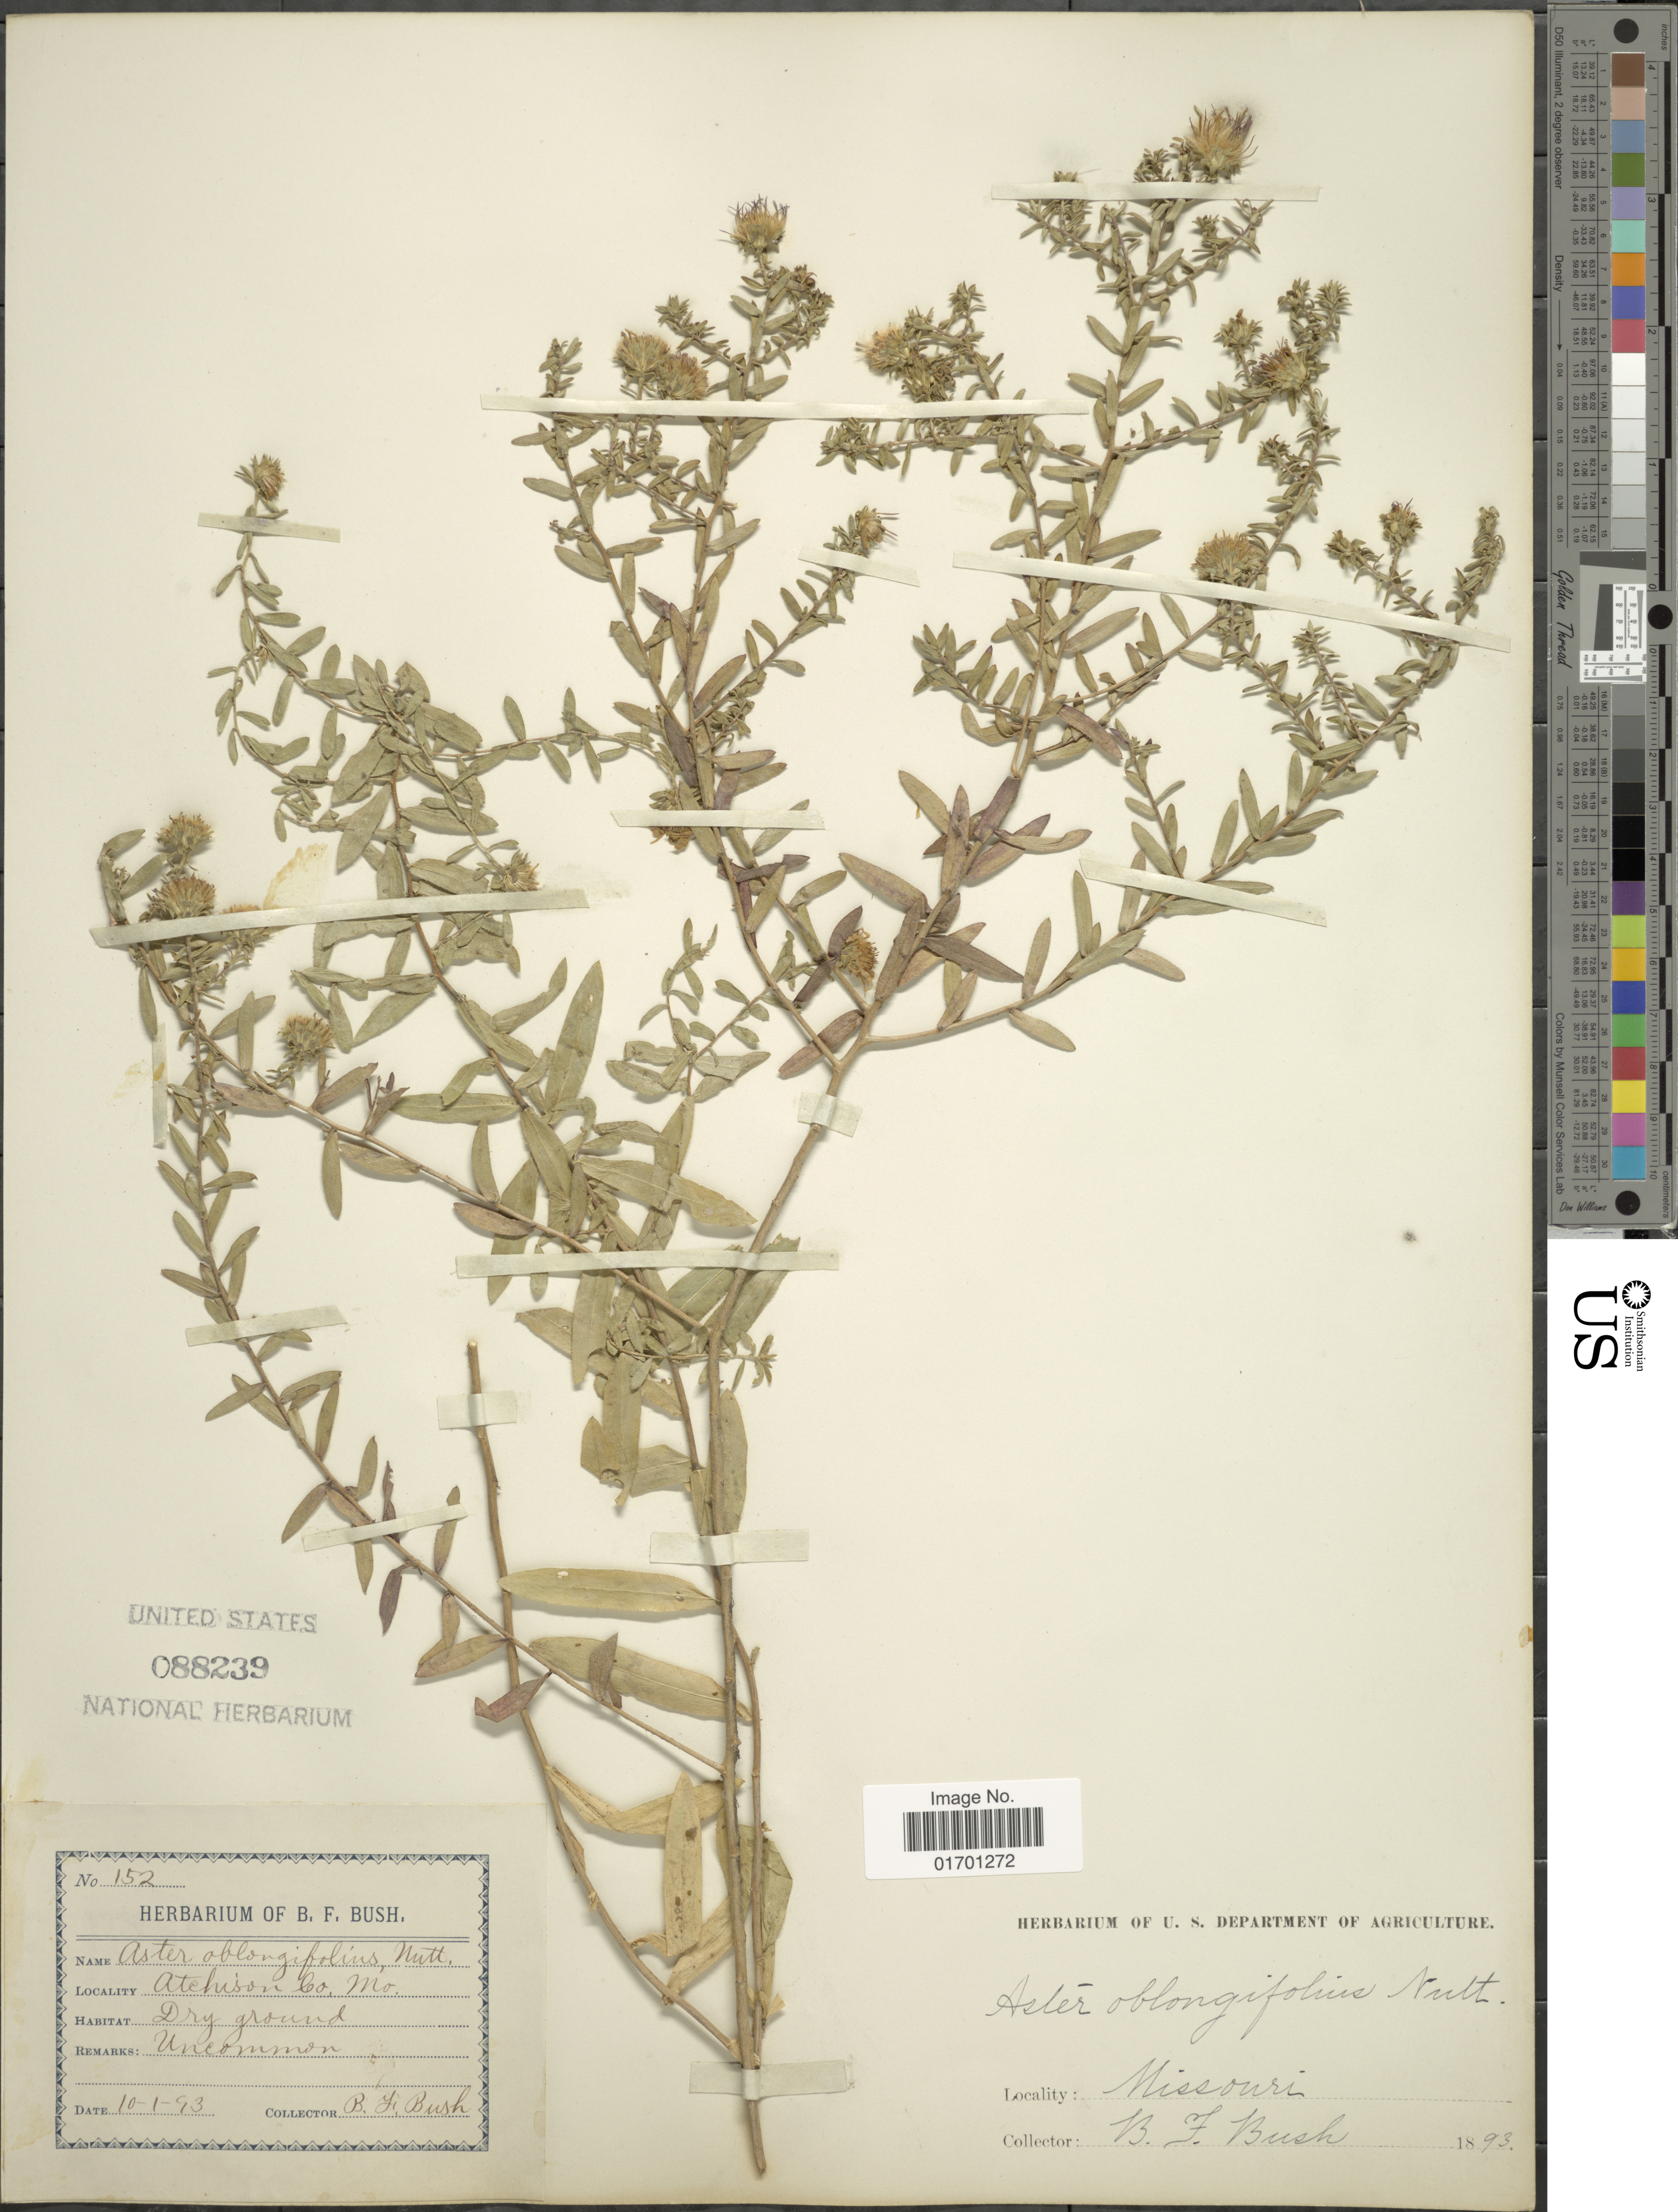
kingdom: Plantae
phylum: Tracheophyta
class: Magnoliopsida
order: Asterales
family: Asteraceae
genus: Symphyotrichum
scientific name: Symphyotrichum oblongifolium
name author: (Nutt.) G.L. Nesom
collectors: B. Buck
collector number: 152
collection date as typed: Transcribed d/m/y: 1/10/93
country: United States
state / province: Missouri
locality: Atchison Co.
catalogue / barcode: US 88239